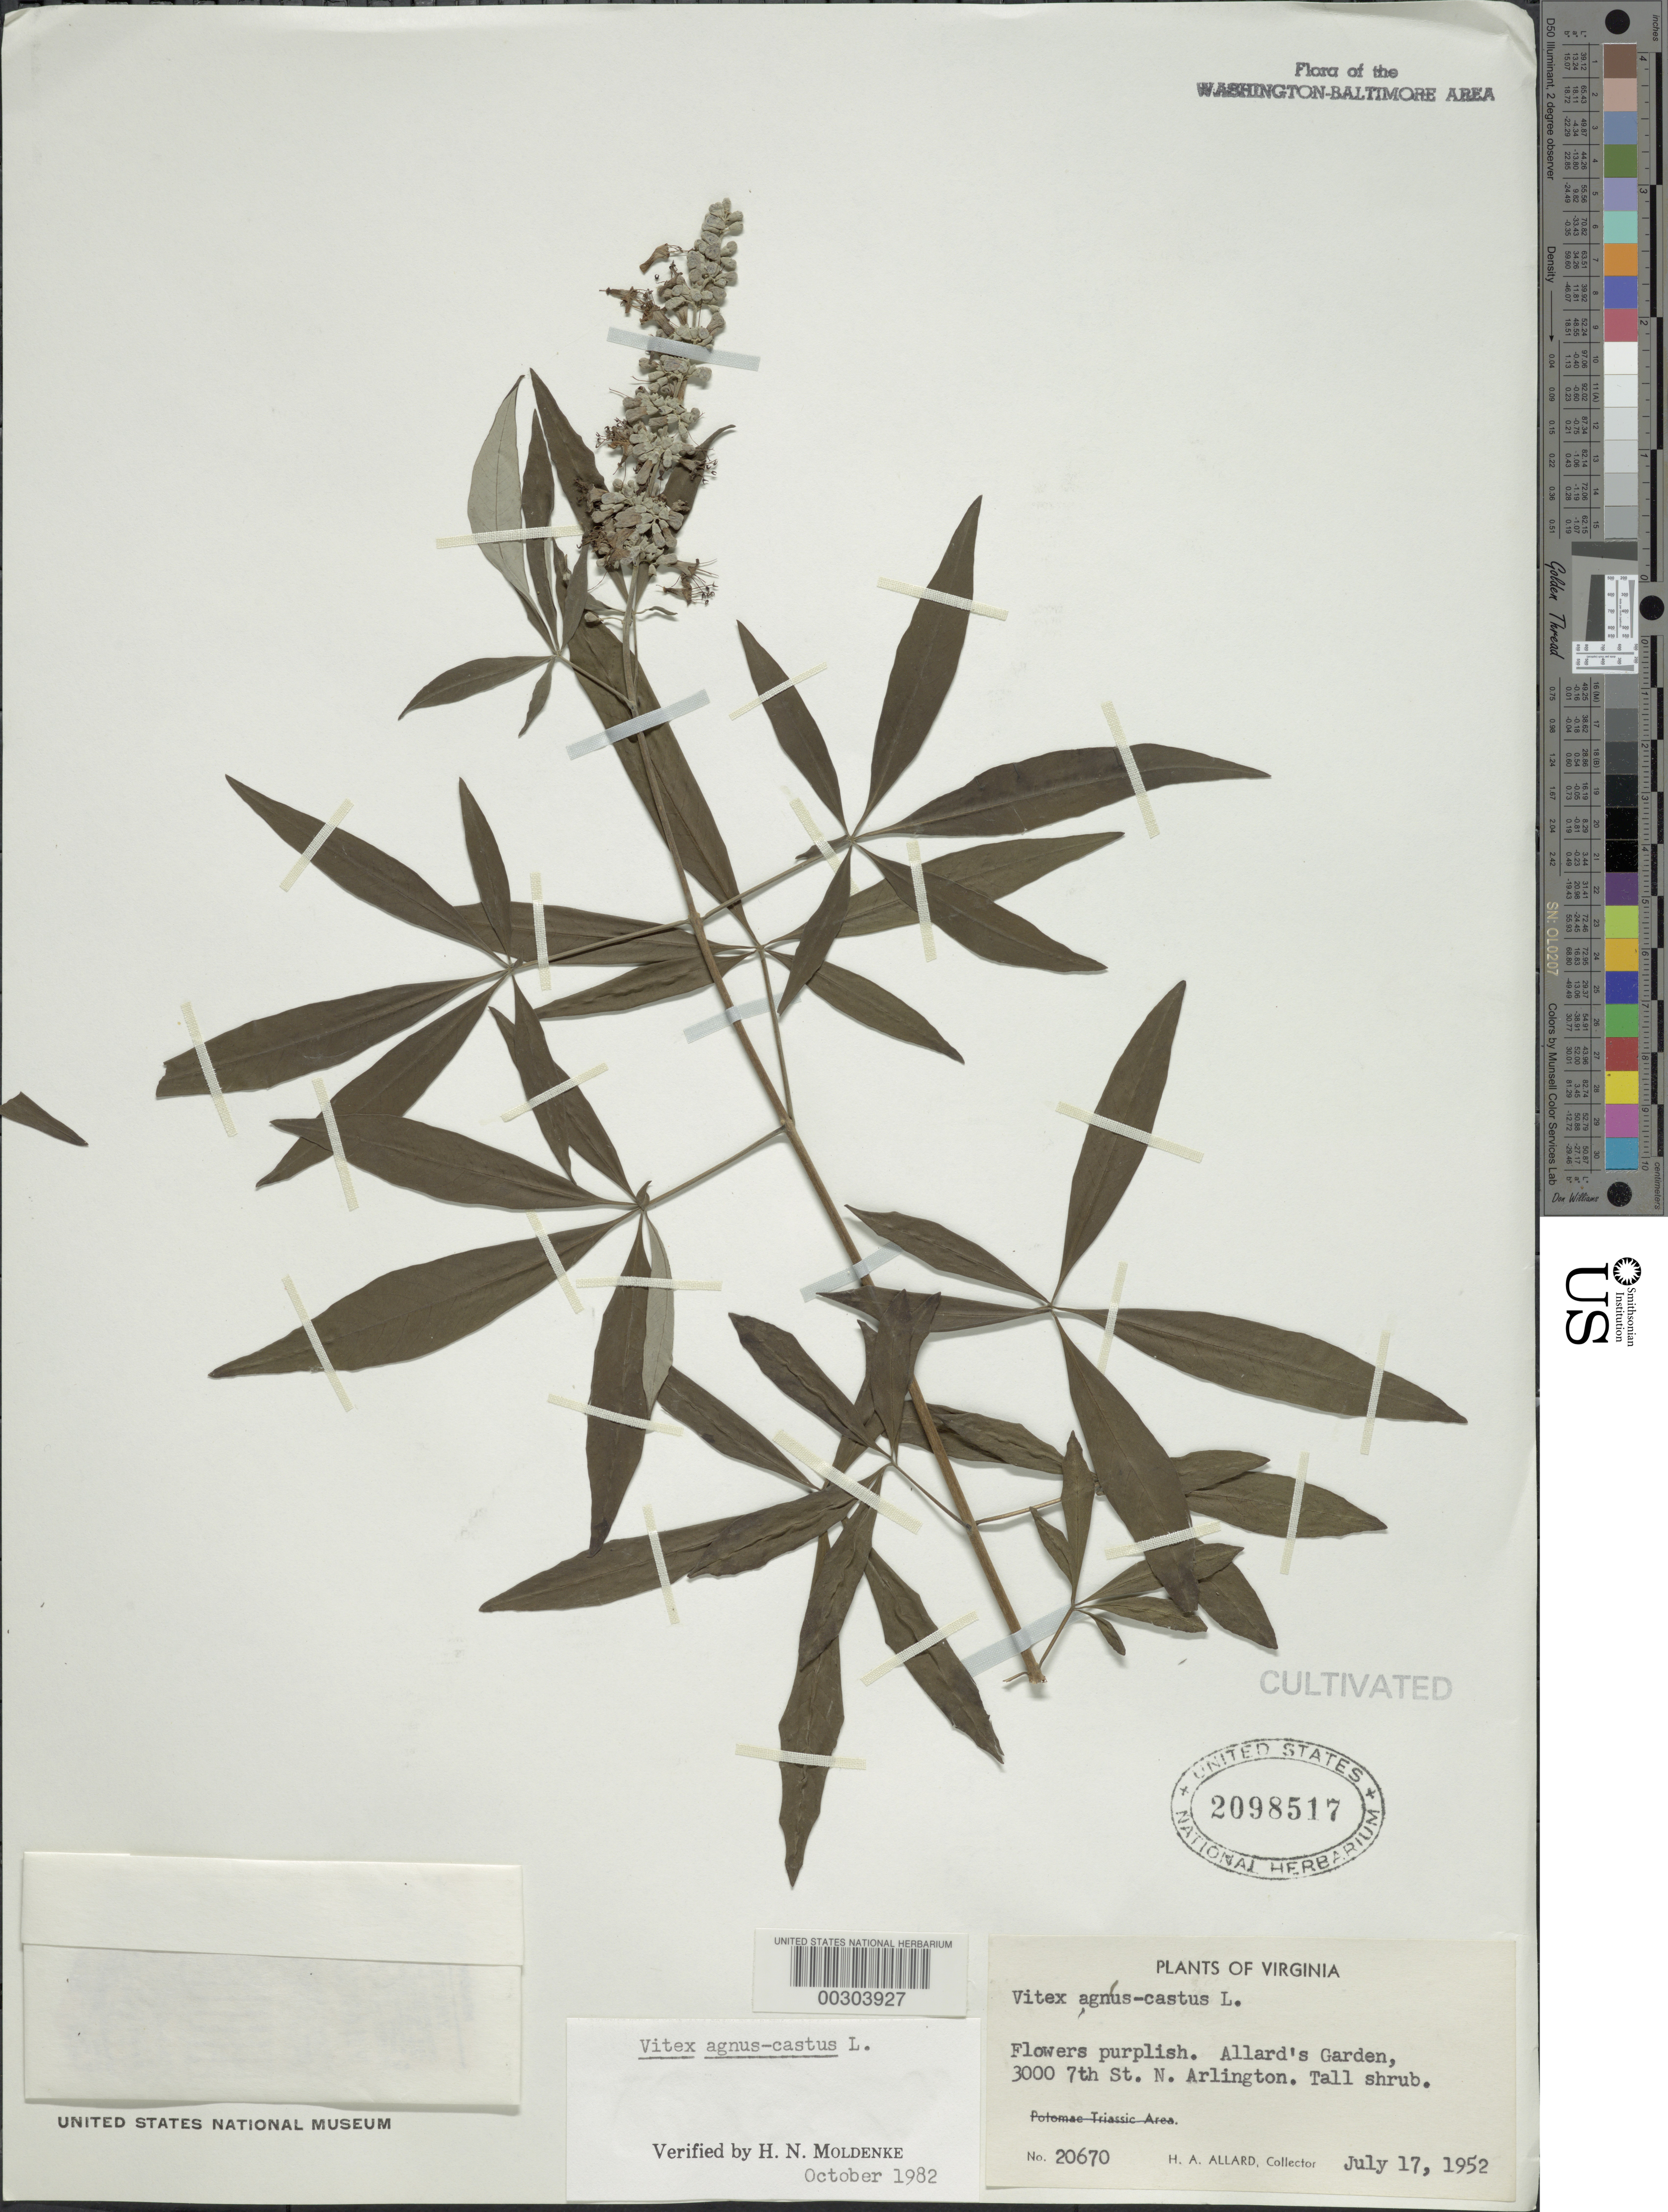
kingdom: Plantae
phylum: Tracheophyta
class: Magnoliopsida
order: Lamiales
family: Lamiaceae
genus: Vitex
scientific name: Vitex agnus-castus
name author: L.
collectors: H. A. Allard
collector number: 20670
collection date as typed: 17 Jul 1952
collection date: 1952-07-17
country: United States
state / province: Virginia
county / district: Arlington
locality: Arlington, 3000 7th St N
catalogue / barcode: US 2098517